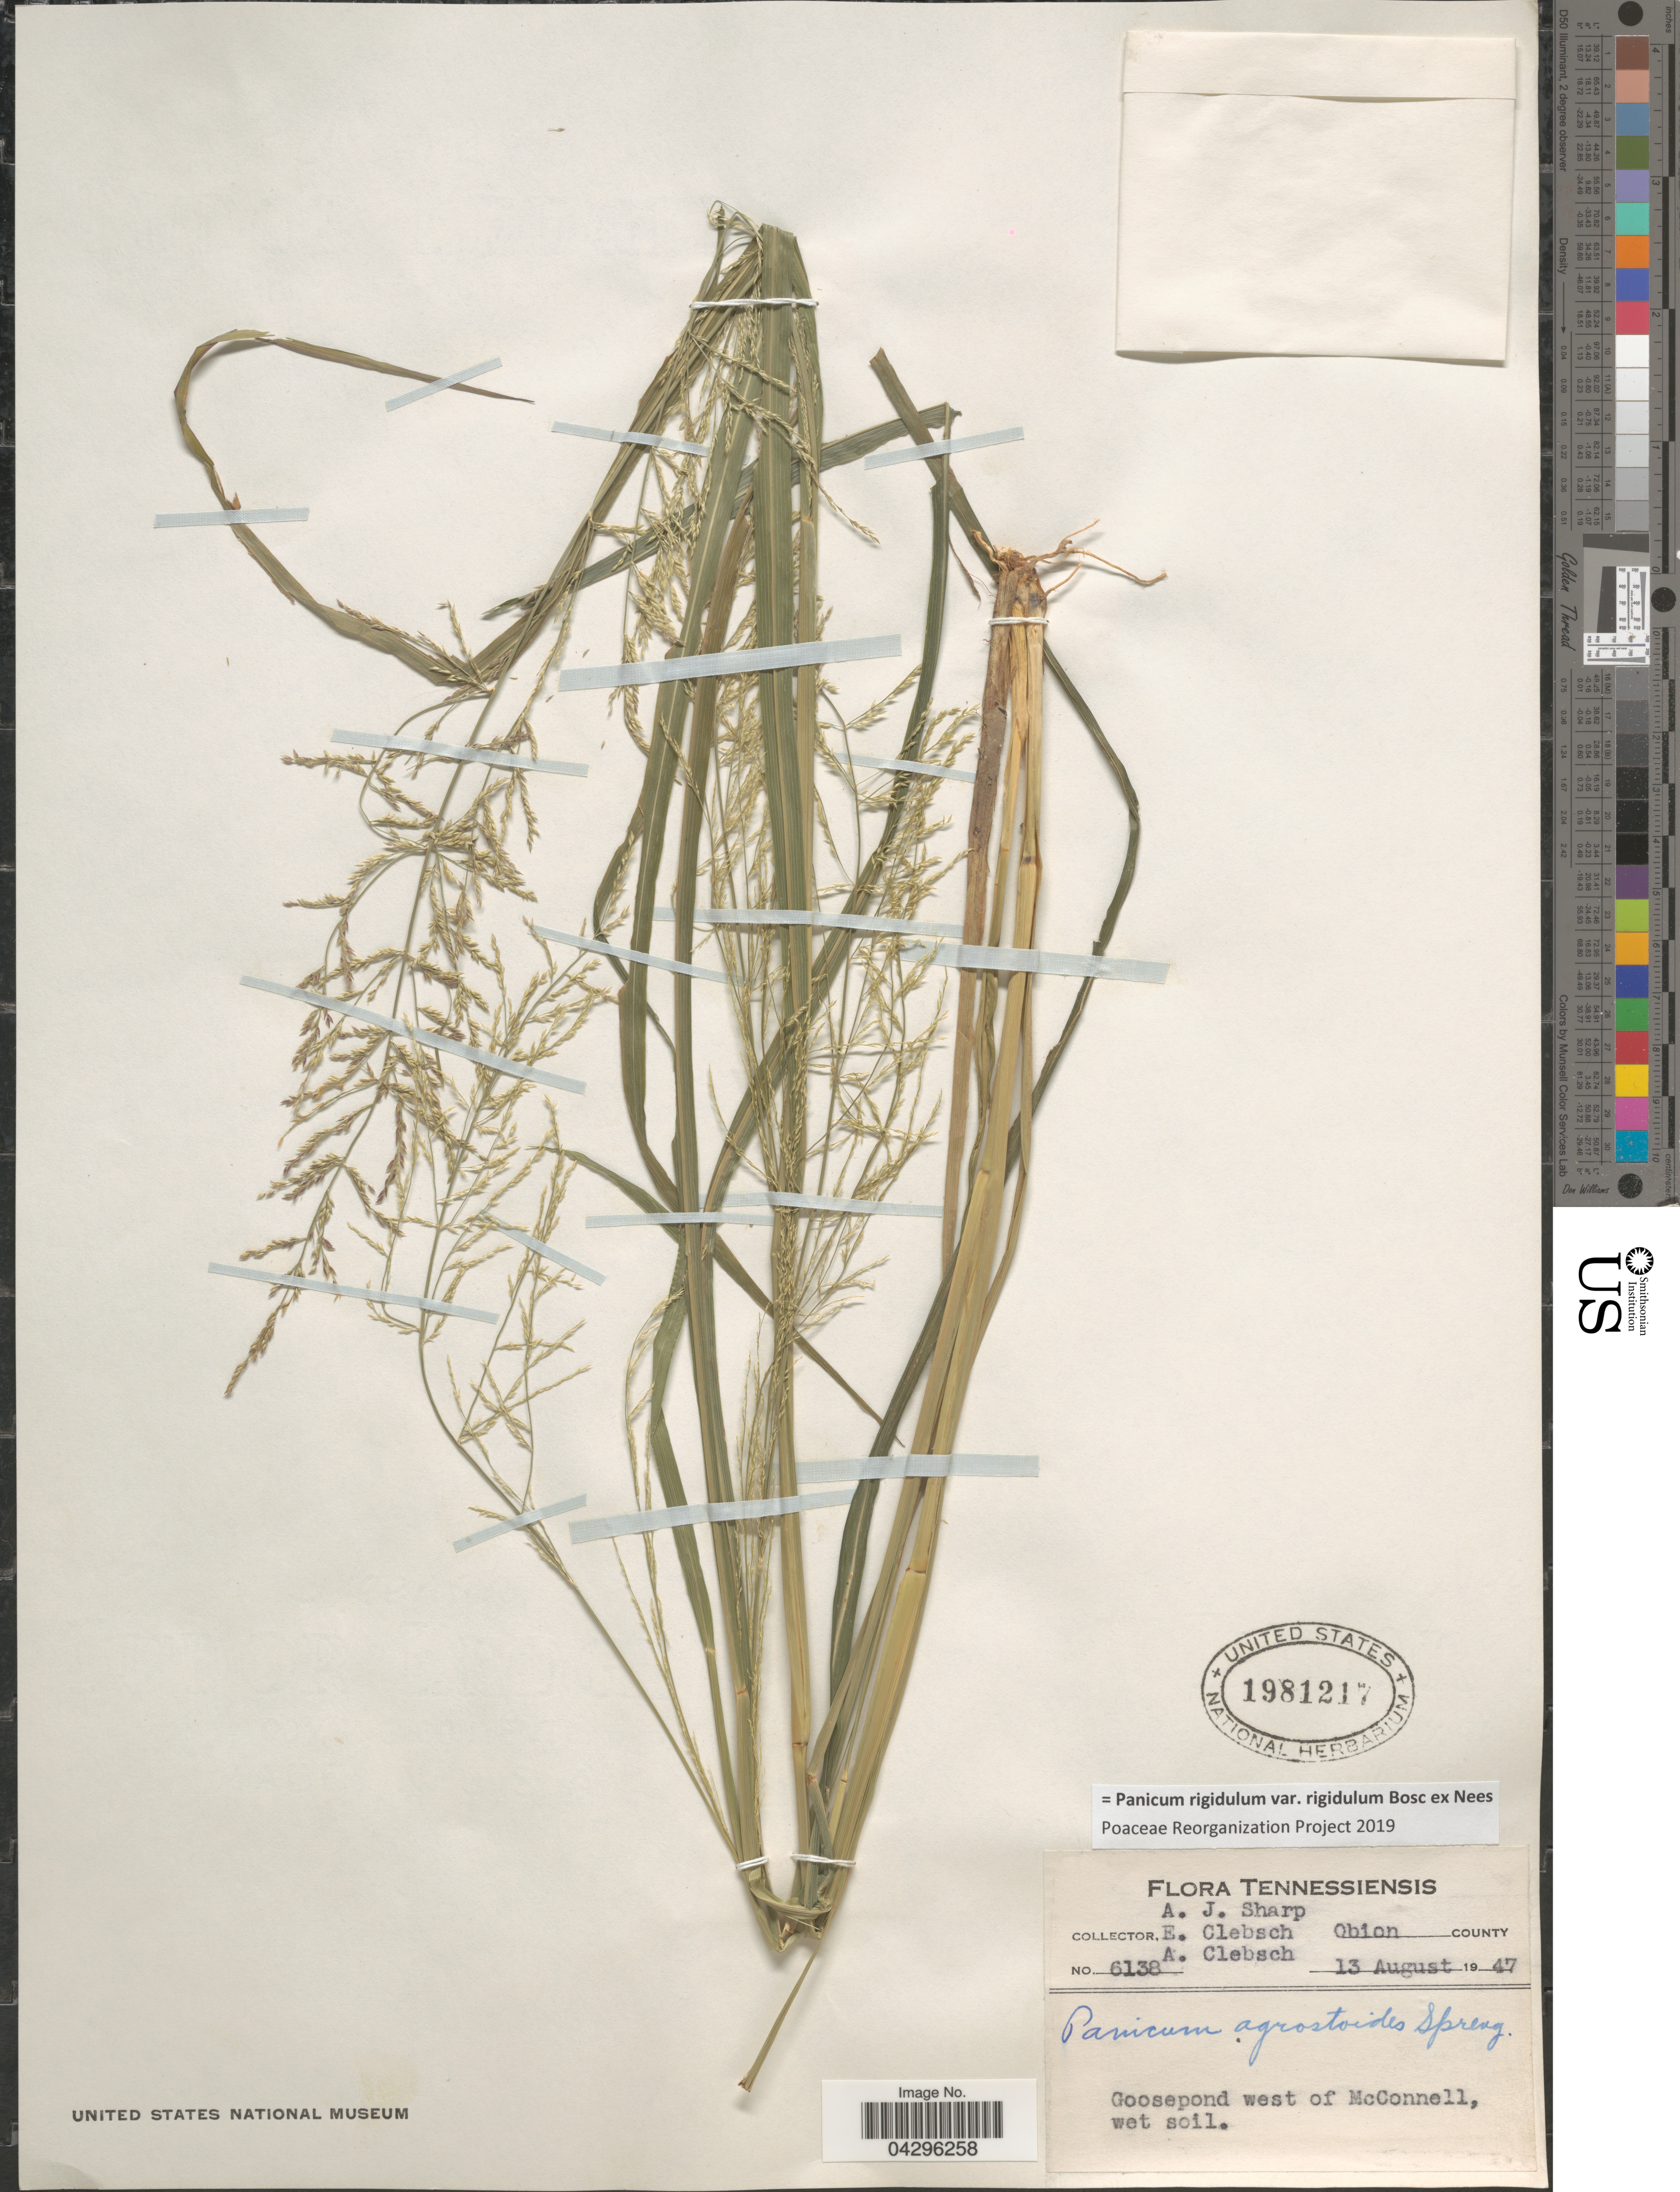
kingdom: Plantae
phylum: Tracheophyta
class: Liliopsida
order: Poales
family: Poaceae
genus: Panicum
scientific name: Panicum rigidulum var. rigidulum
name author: Bosc ex Nees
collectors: A. J. Sharp, E. Clebsch & A. Clebsch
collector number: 6138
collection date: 1947-08-13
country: United States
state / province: Tennessee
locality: Obion County. Goosepond west of McConnell, wet soil.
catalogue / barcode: US 1981217